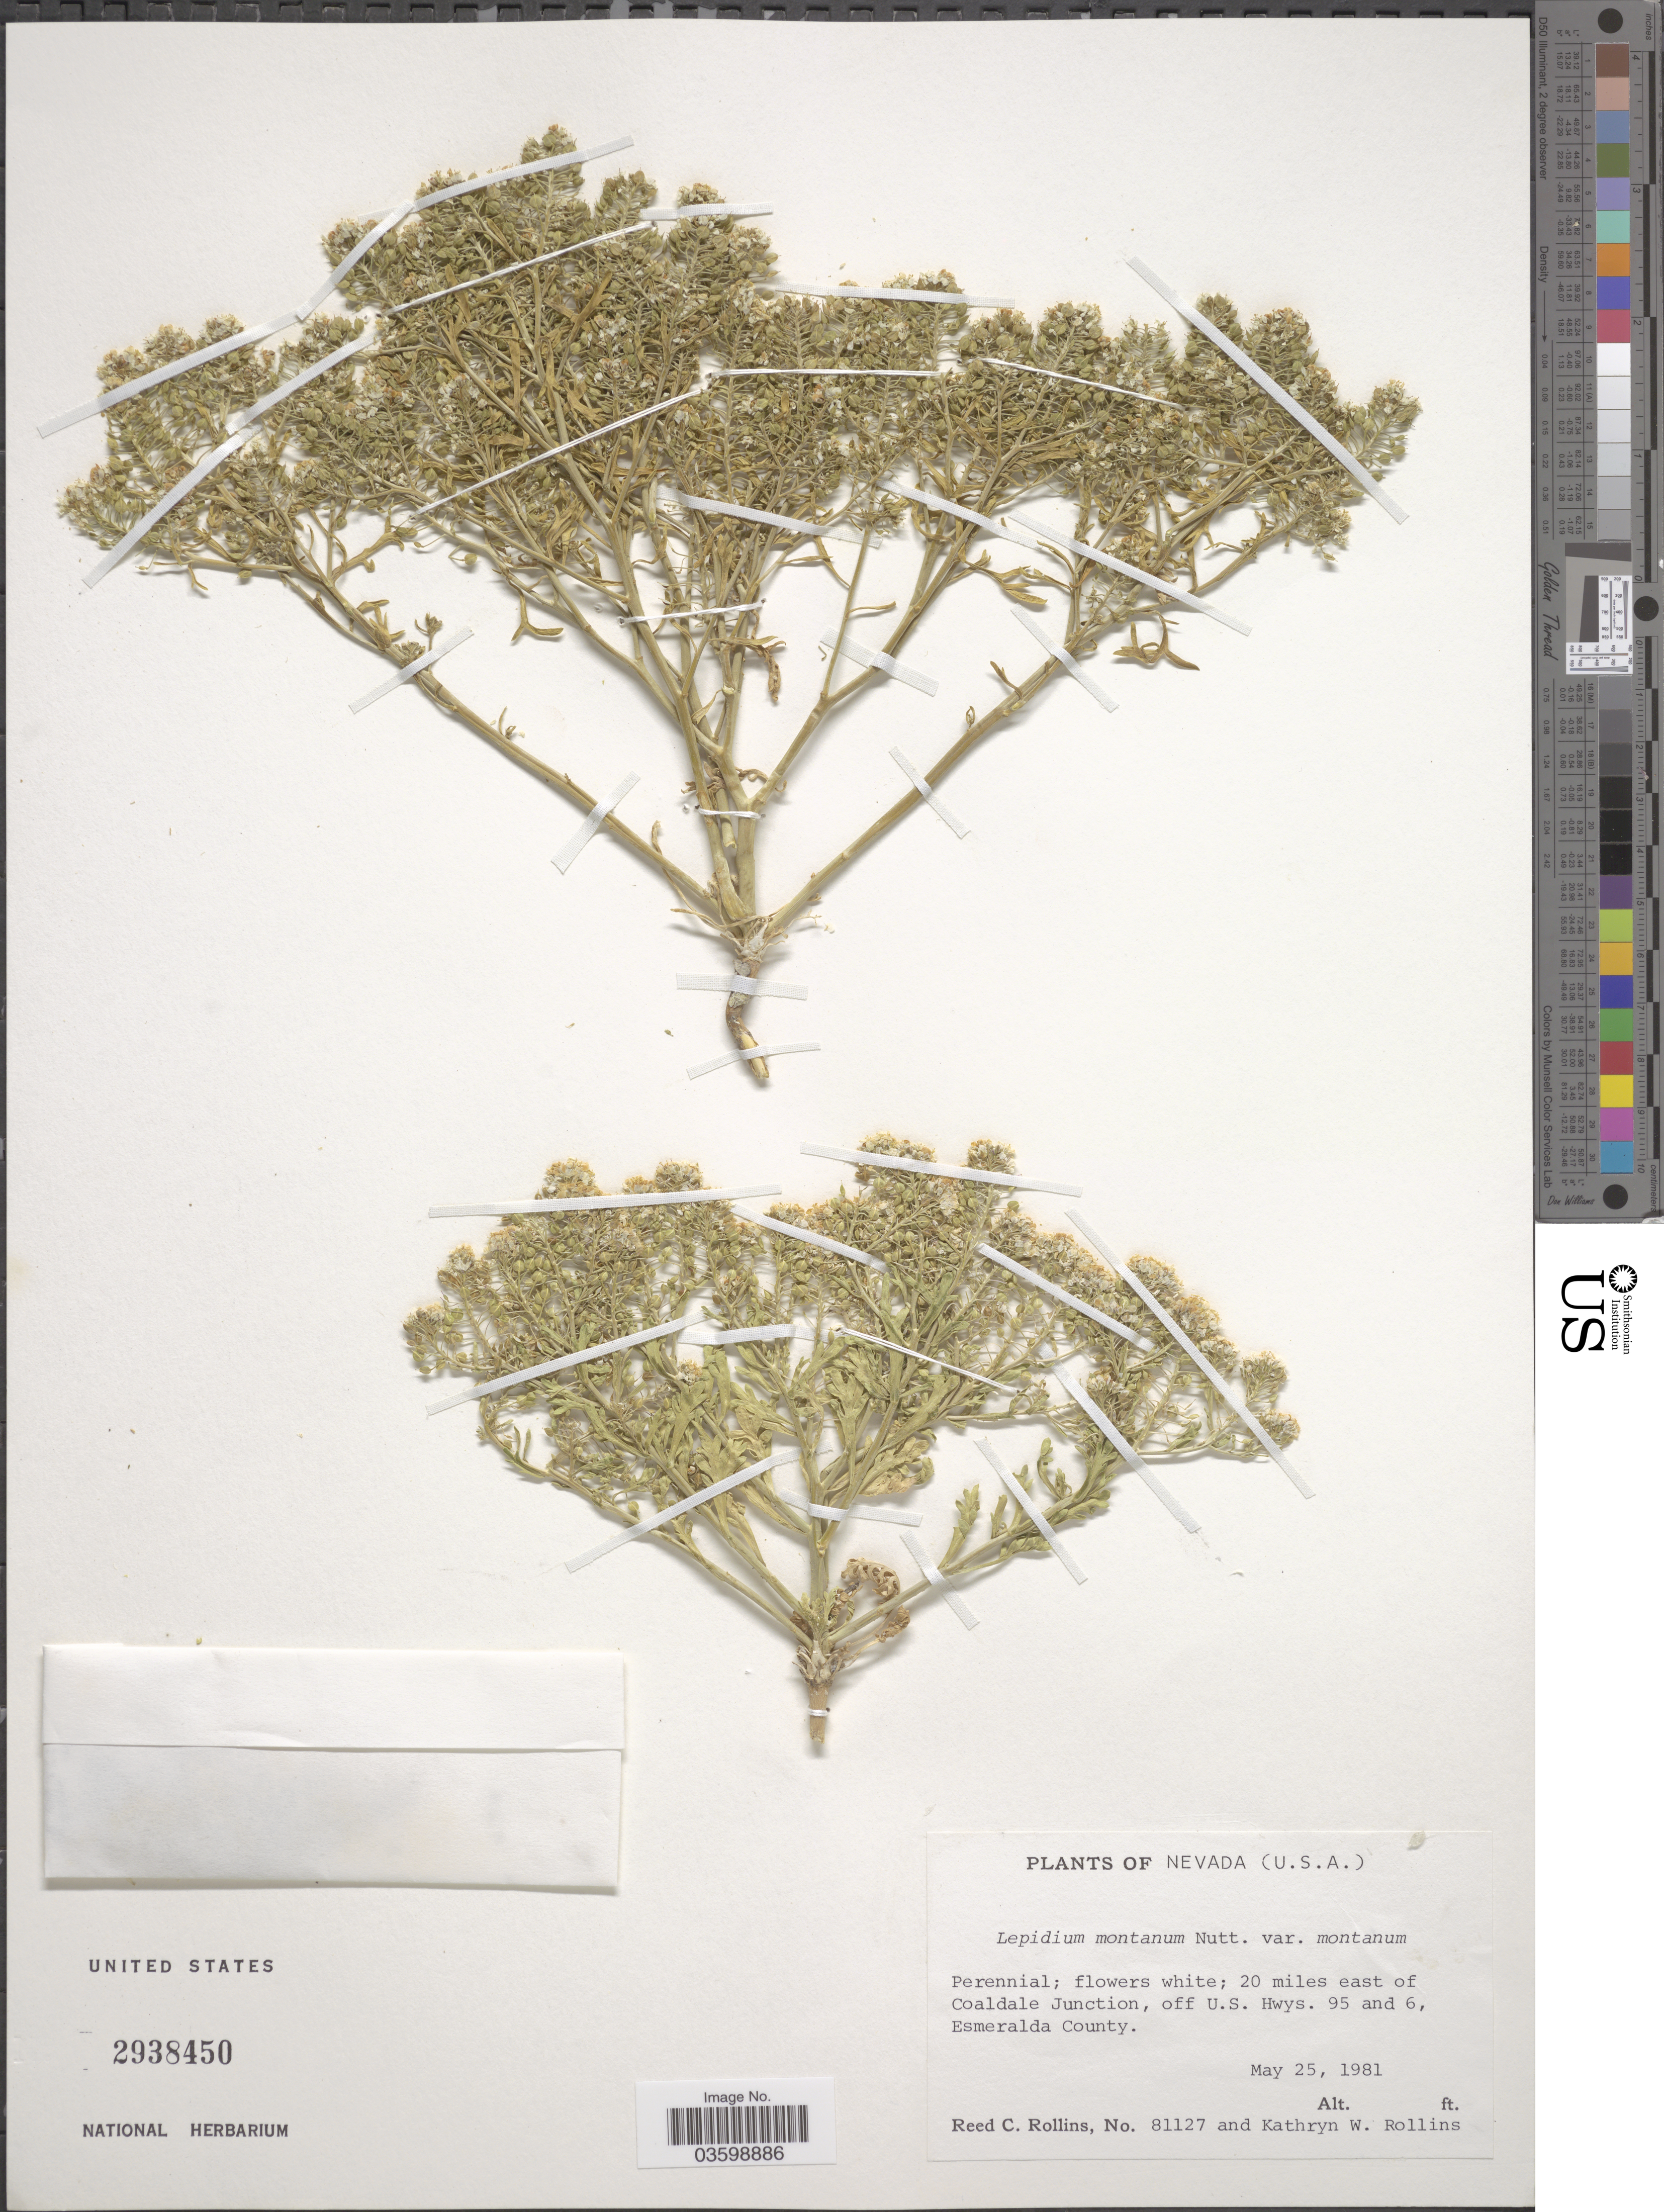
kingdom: Plantae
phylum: Tracheophyta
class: Magnoliopsida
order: Brassicales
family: Brassicaceae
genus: Lepidium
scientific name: Lepidium montanum var. montanum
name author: C.L. Hitchc.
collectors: R. C. Rollins & K. W. Rollins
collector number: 81127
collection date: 1981-05-25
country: United States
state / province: Nevada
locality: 20 miles east of Coaldale Junction, off U.S. Hwys. 95 and 6, Esmeralda County.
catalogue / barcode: US 2938450